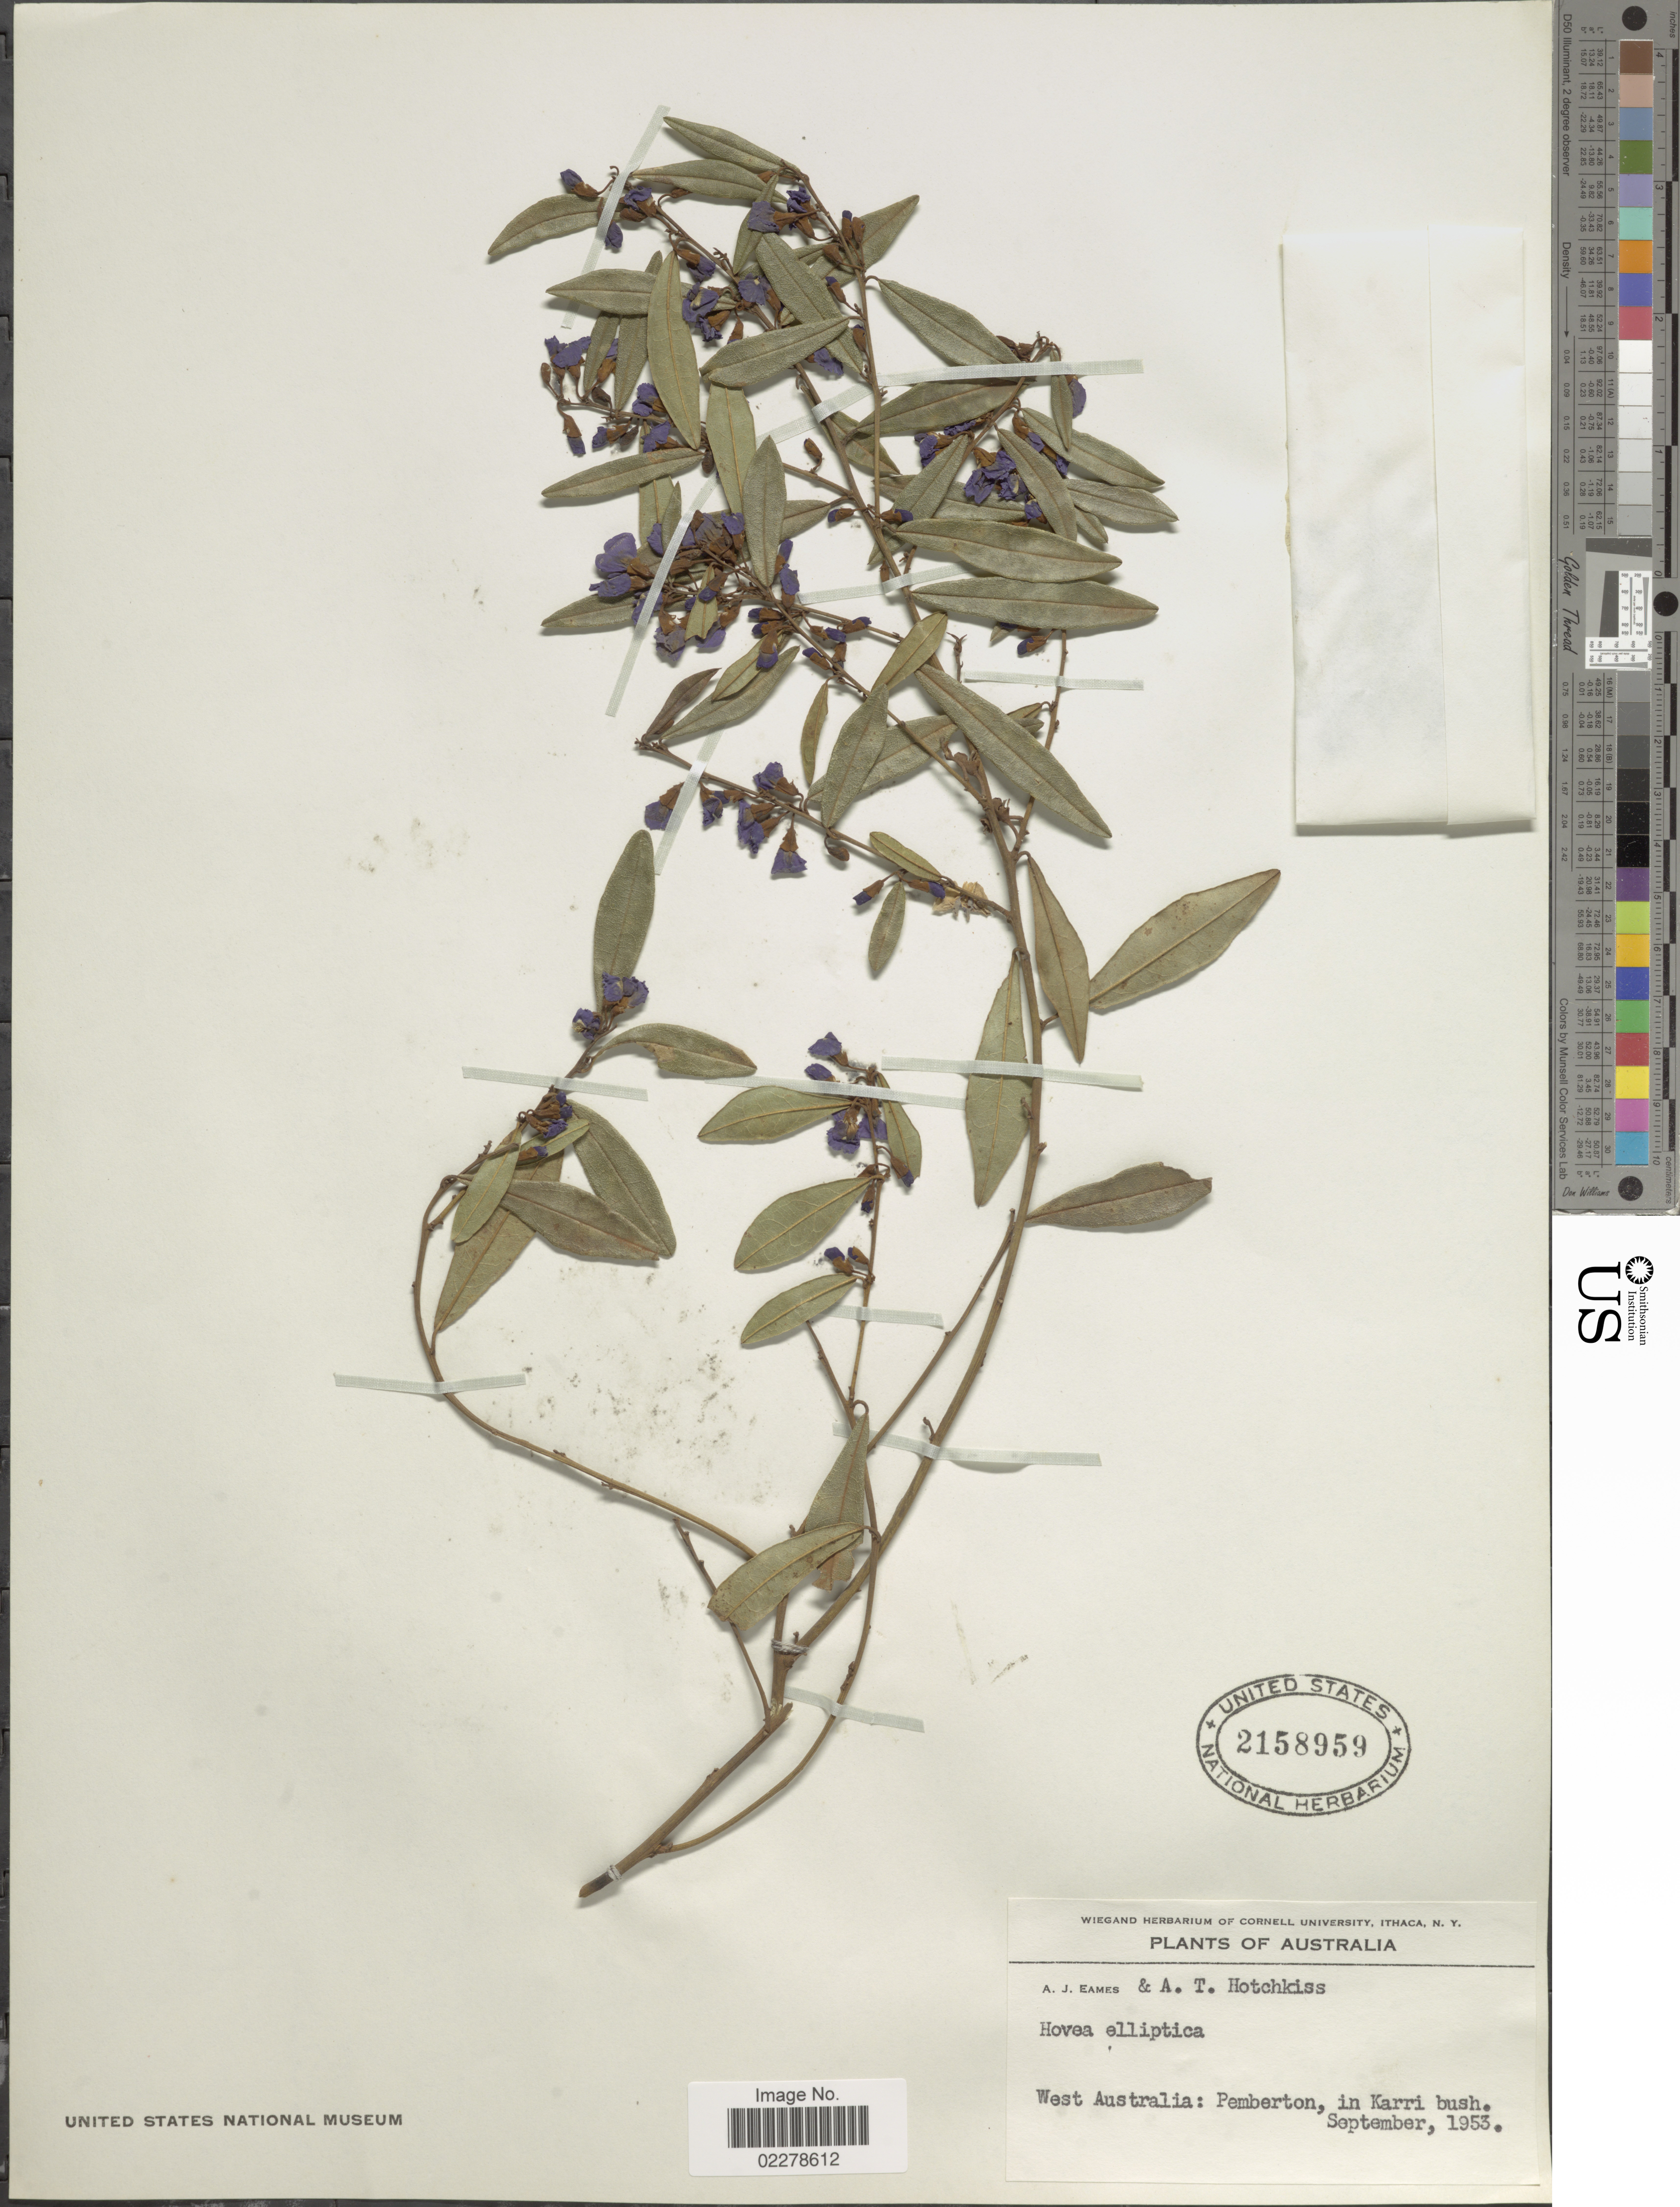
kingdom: Plantae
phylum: Tracheophyta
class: Magnoliopsida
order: Fabales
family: Fabaceae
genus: Hovea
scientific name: Hovea elliptica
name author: DC.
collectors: A. J. Eames & A. Hotchkiss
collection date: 1953-09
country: Australia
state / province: Western Australia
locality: West Australoa: Pemberton, in Karri bush.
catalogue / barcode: US 2158959